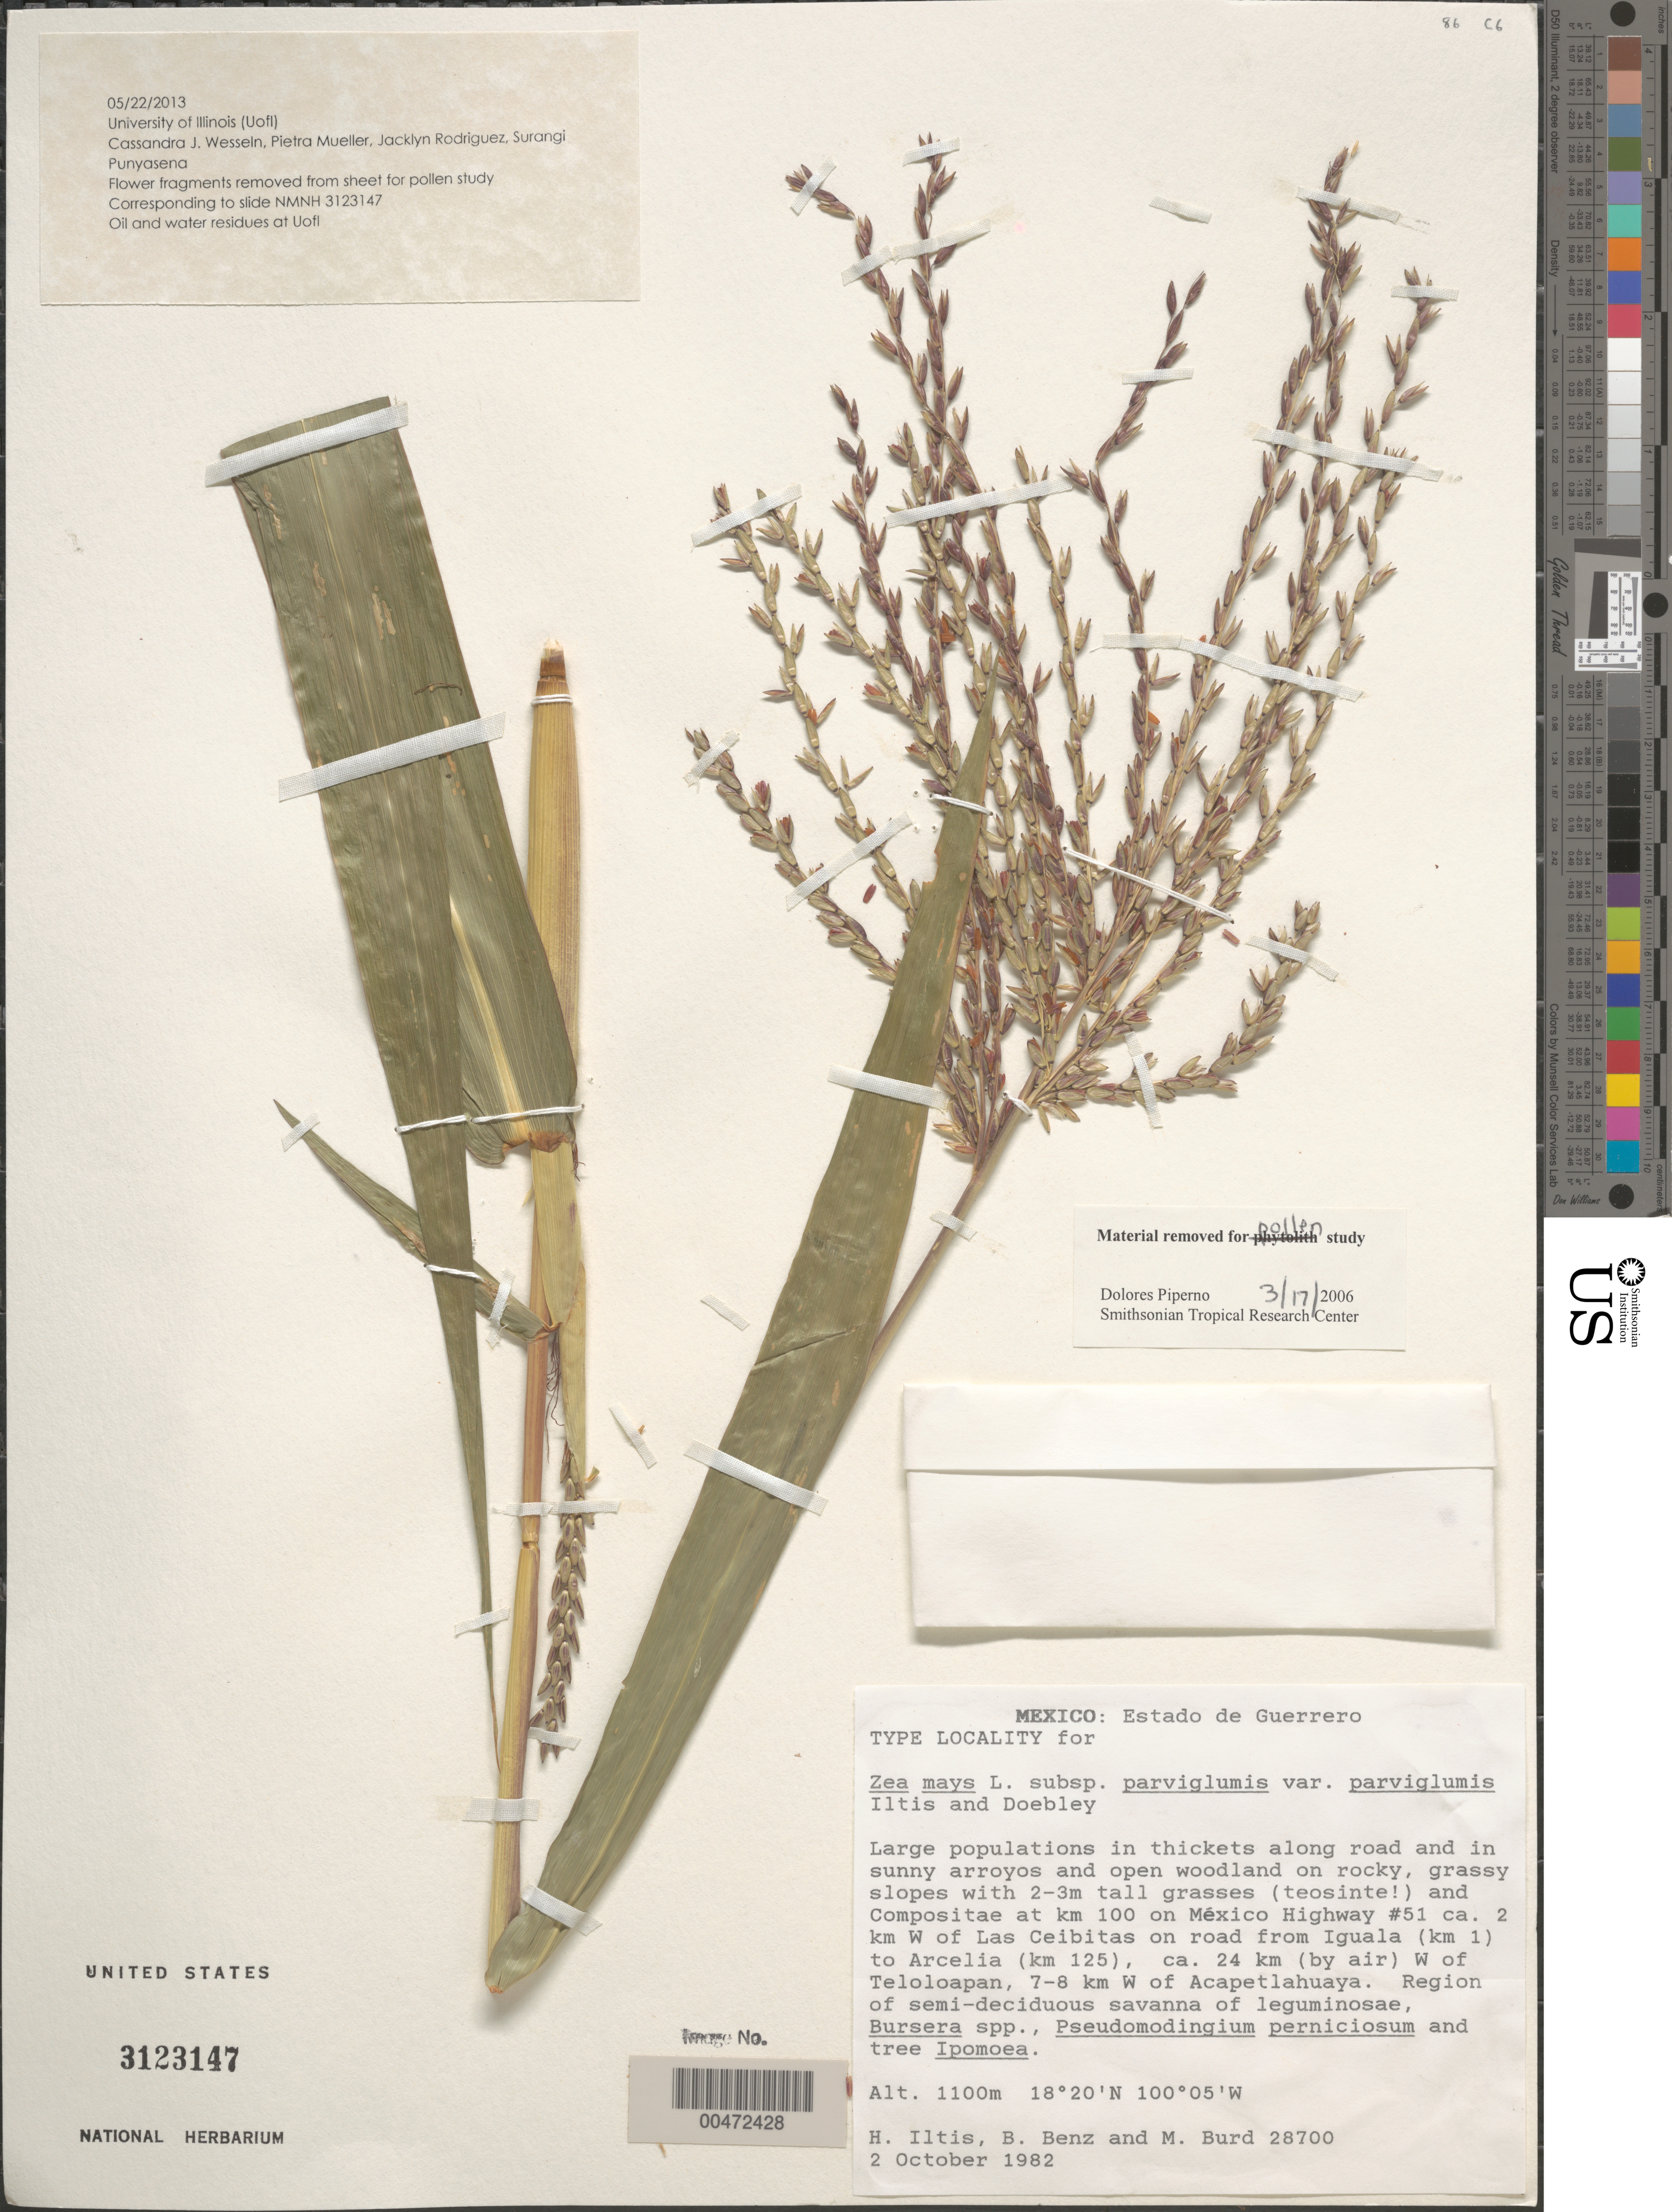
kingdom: Plantae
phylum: Tracheophyta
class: Liliopsida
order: Poales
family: Poaceae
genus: Zea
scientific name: Zea mays subsp. parviglumis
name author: Iltis & Doebley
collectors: H. H. Iltis, B. Benz & M. Burd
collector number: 28700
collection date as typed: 2 Oct 1982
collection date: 1982-10-02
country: Mexico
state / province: Guerrero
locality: At Km 100 on MC Hwy 51 2 km W of Las Ceibitas on rd from Iguala (km 1) to Arcelia (km 125), 24 km W of Teloloapan, 7-8 km W o...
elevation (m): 1100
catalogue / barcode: US 3123147